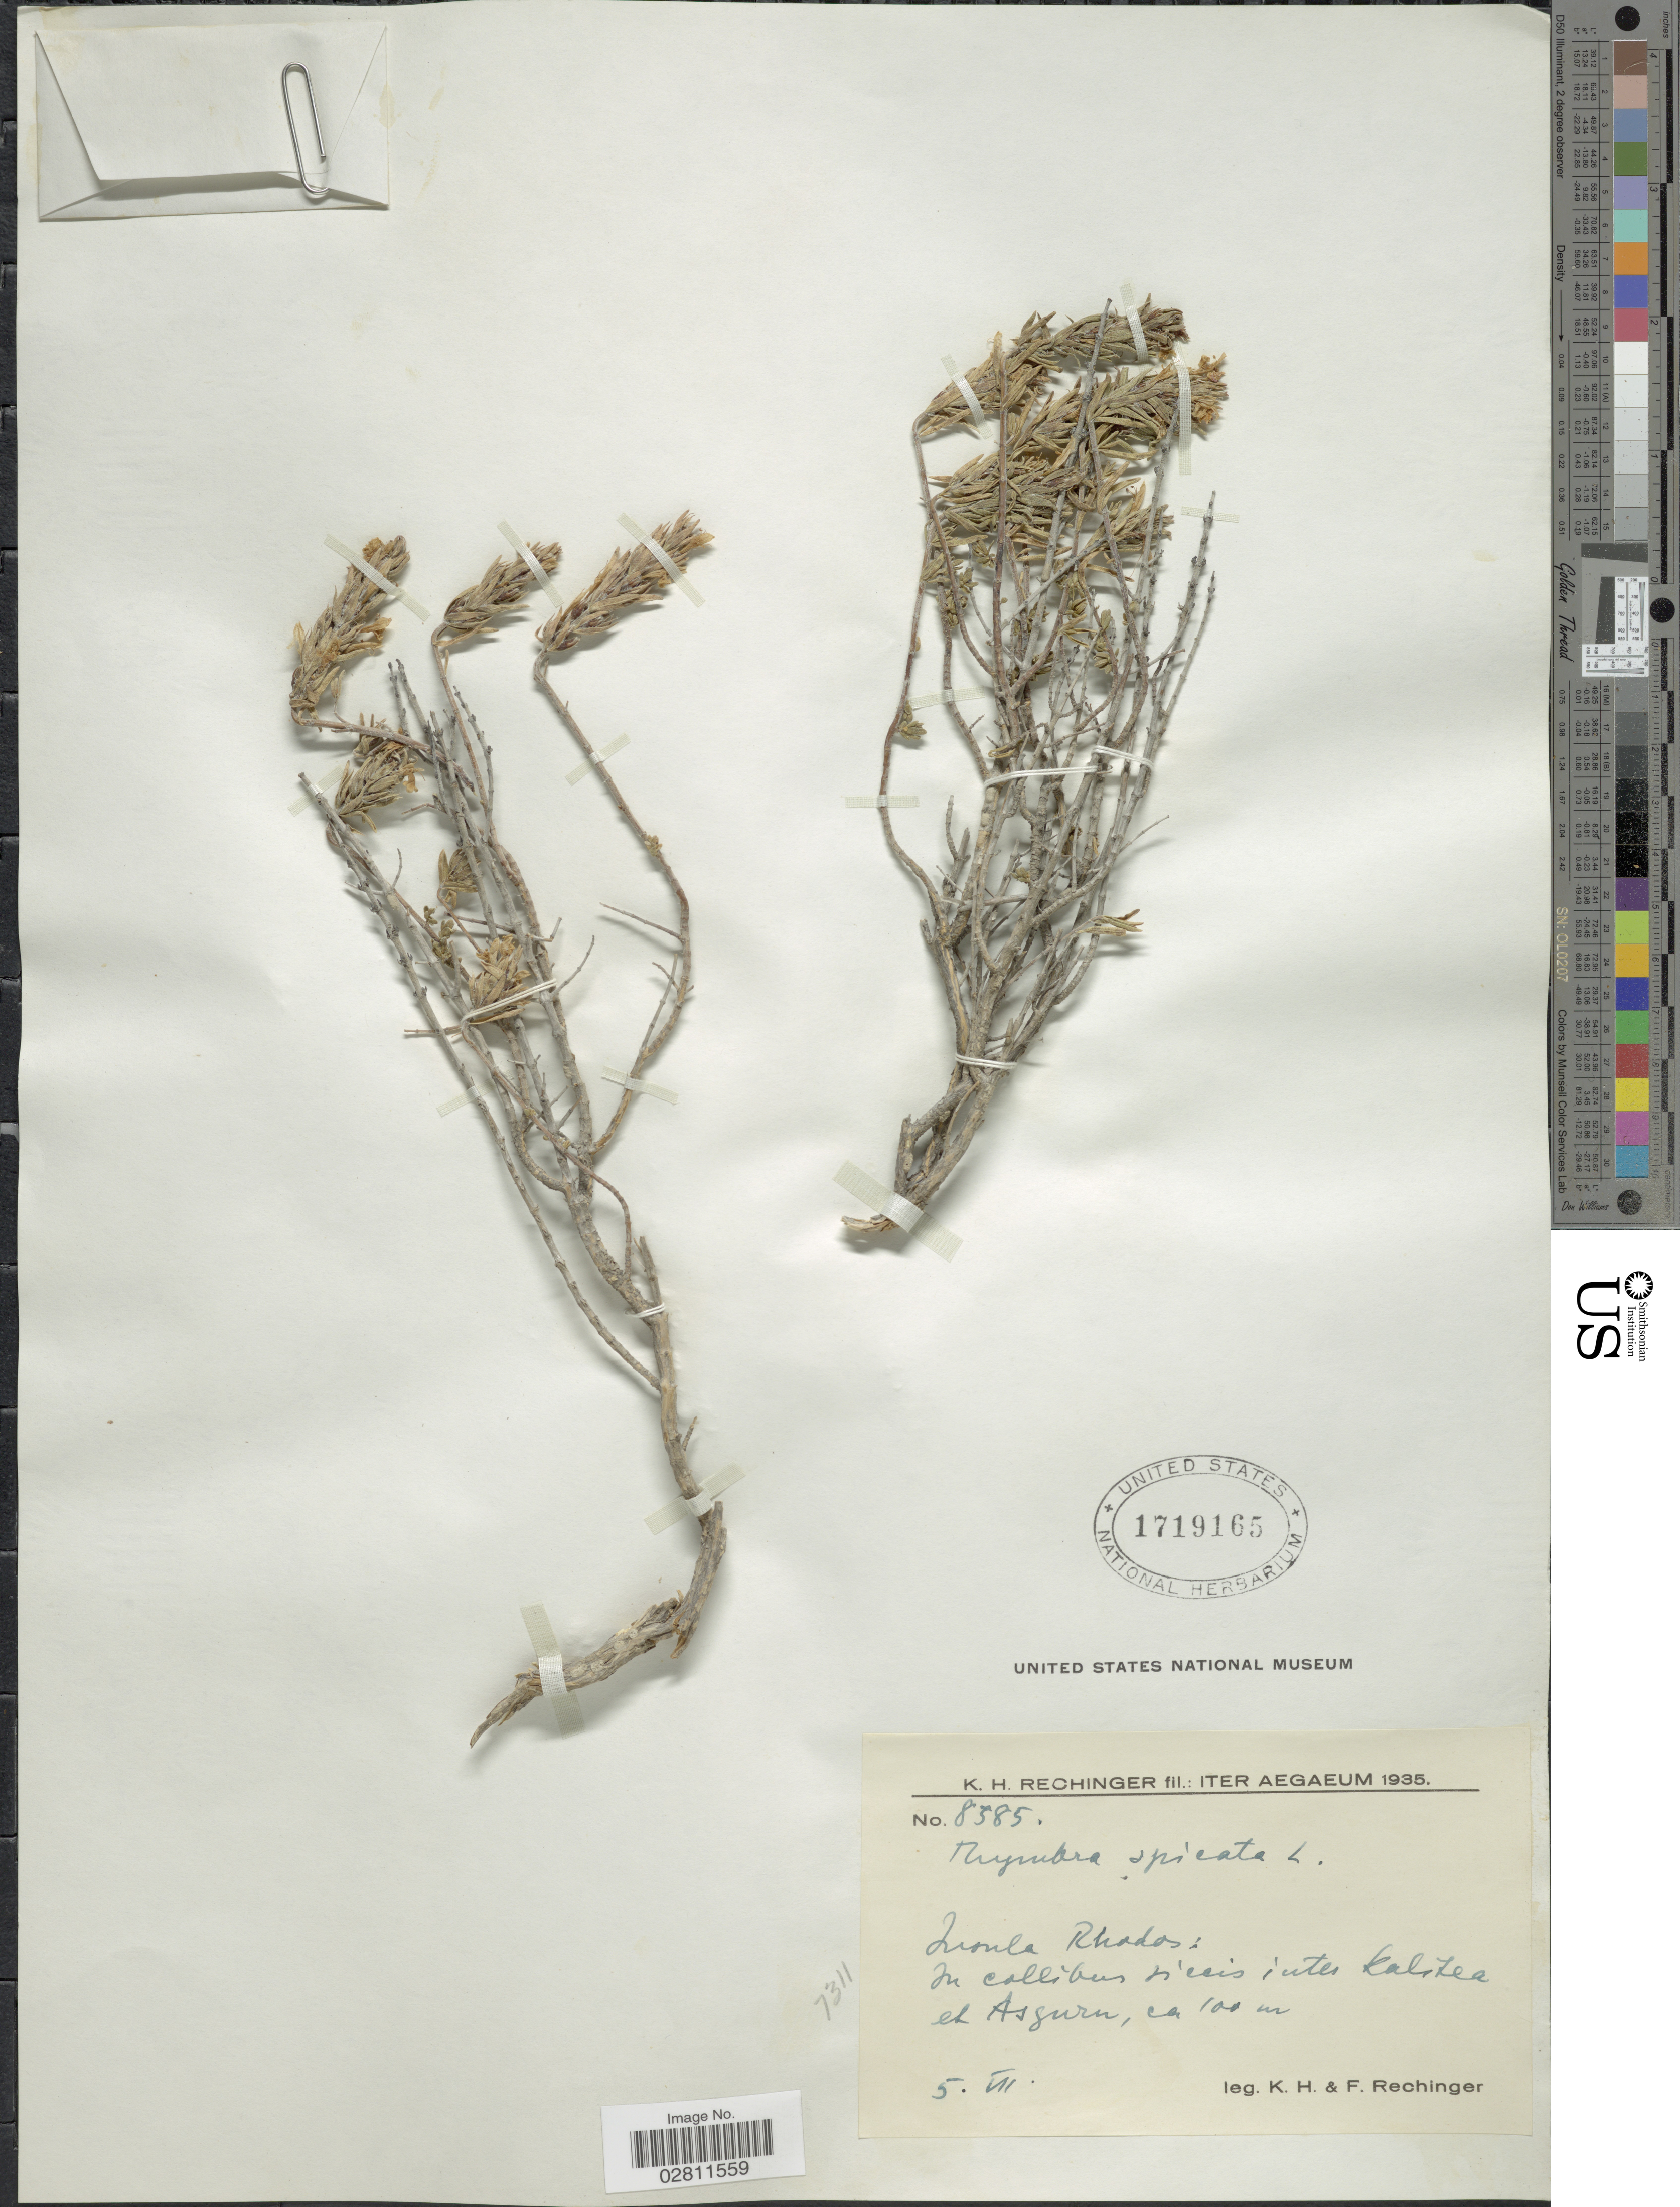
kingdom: Plantae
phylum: Tracheophyta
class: Magnoliopsida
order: Lamiales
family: Lamiaceae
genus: Thymbra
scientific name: Thymbra spicata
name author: L.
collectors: K. H. Rechinger & F. Rechinger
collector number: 8585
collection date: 1935-07-05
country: Greece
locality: Iter Aegaeum. Insula Rhodos: In collibus siccis inter Kalitea et Asguru.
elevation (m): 100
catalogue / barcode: US 1719165